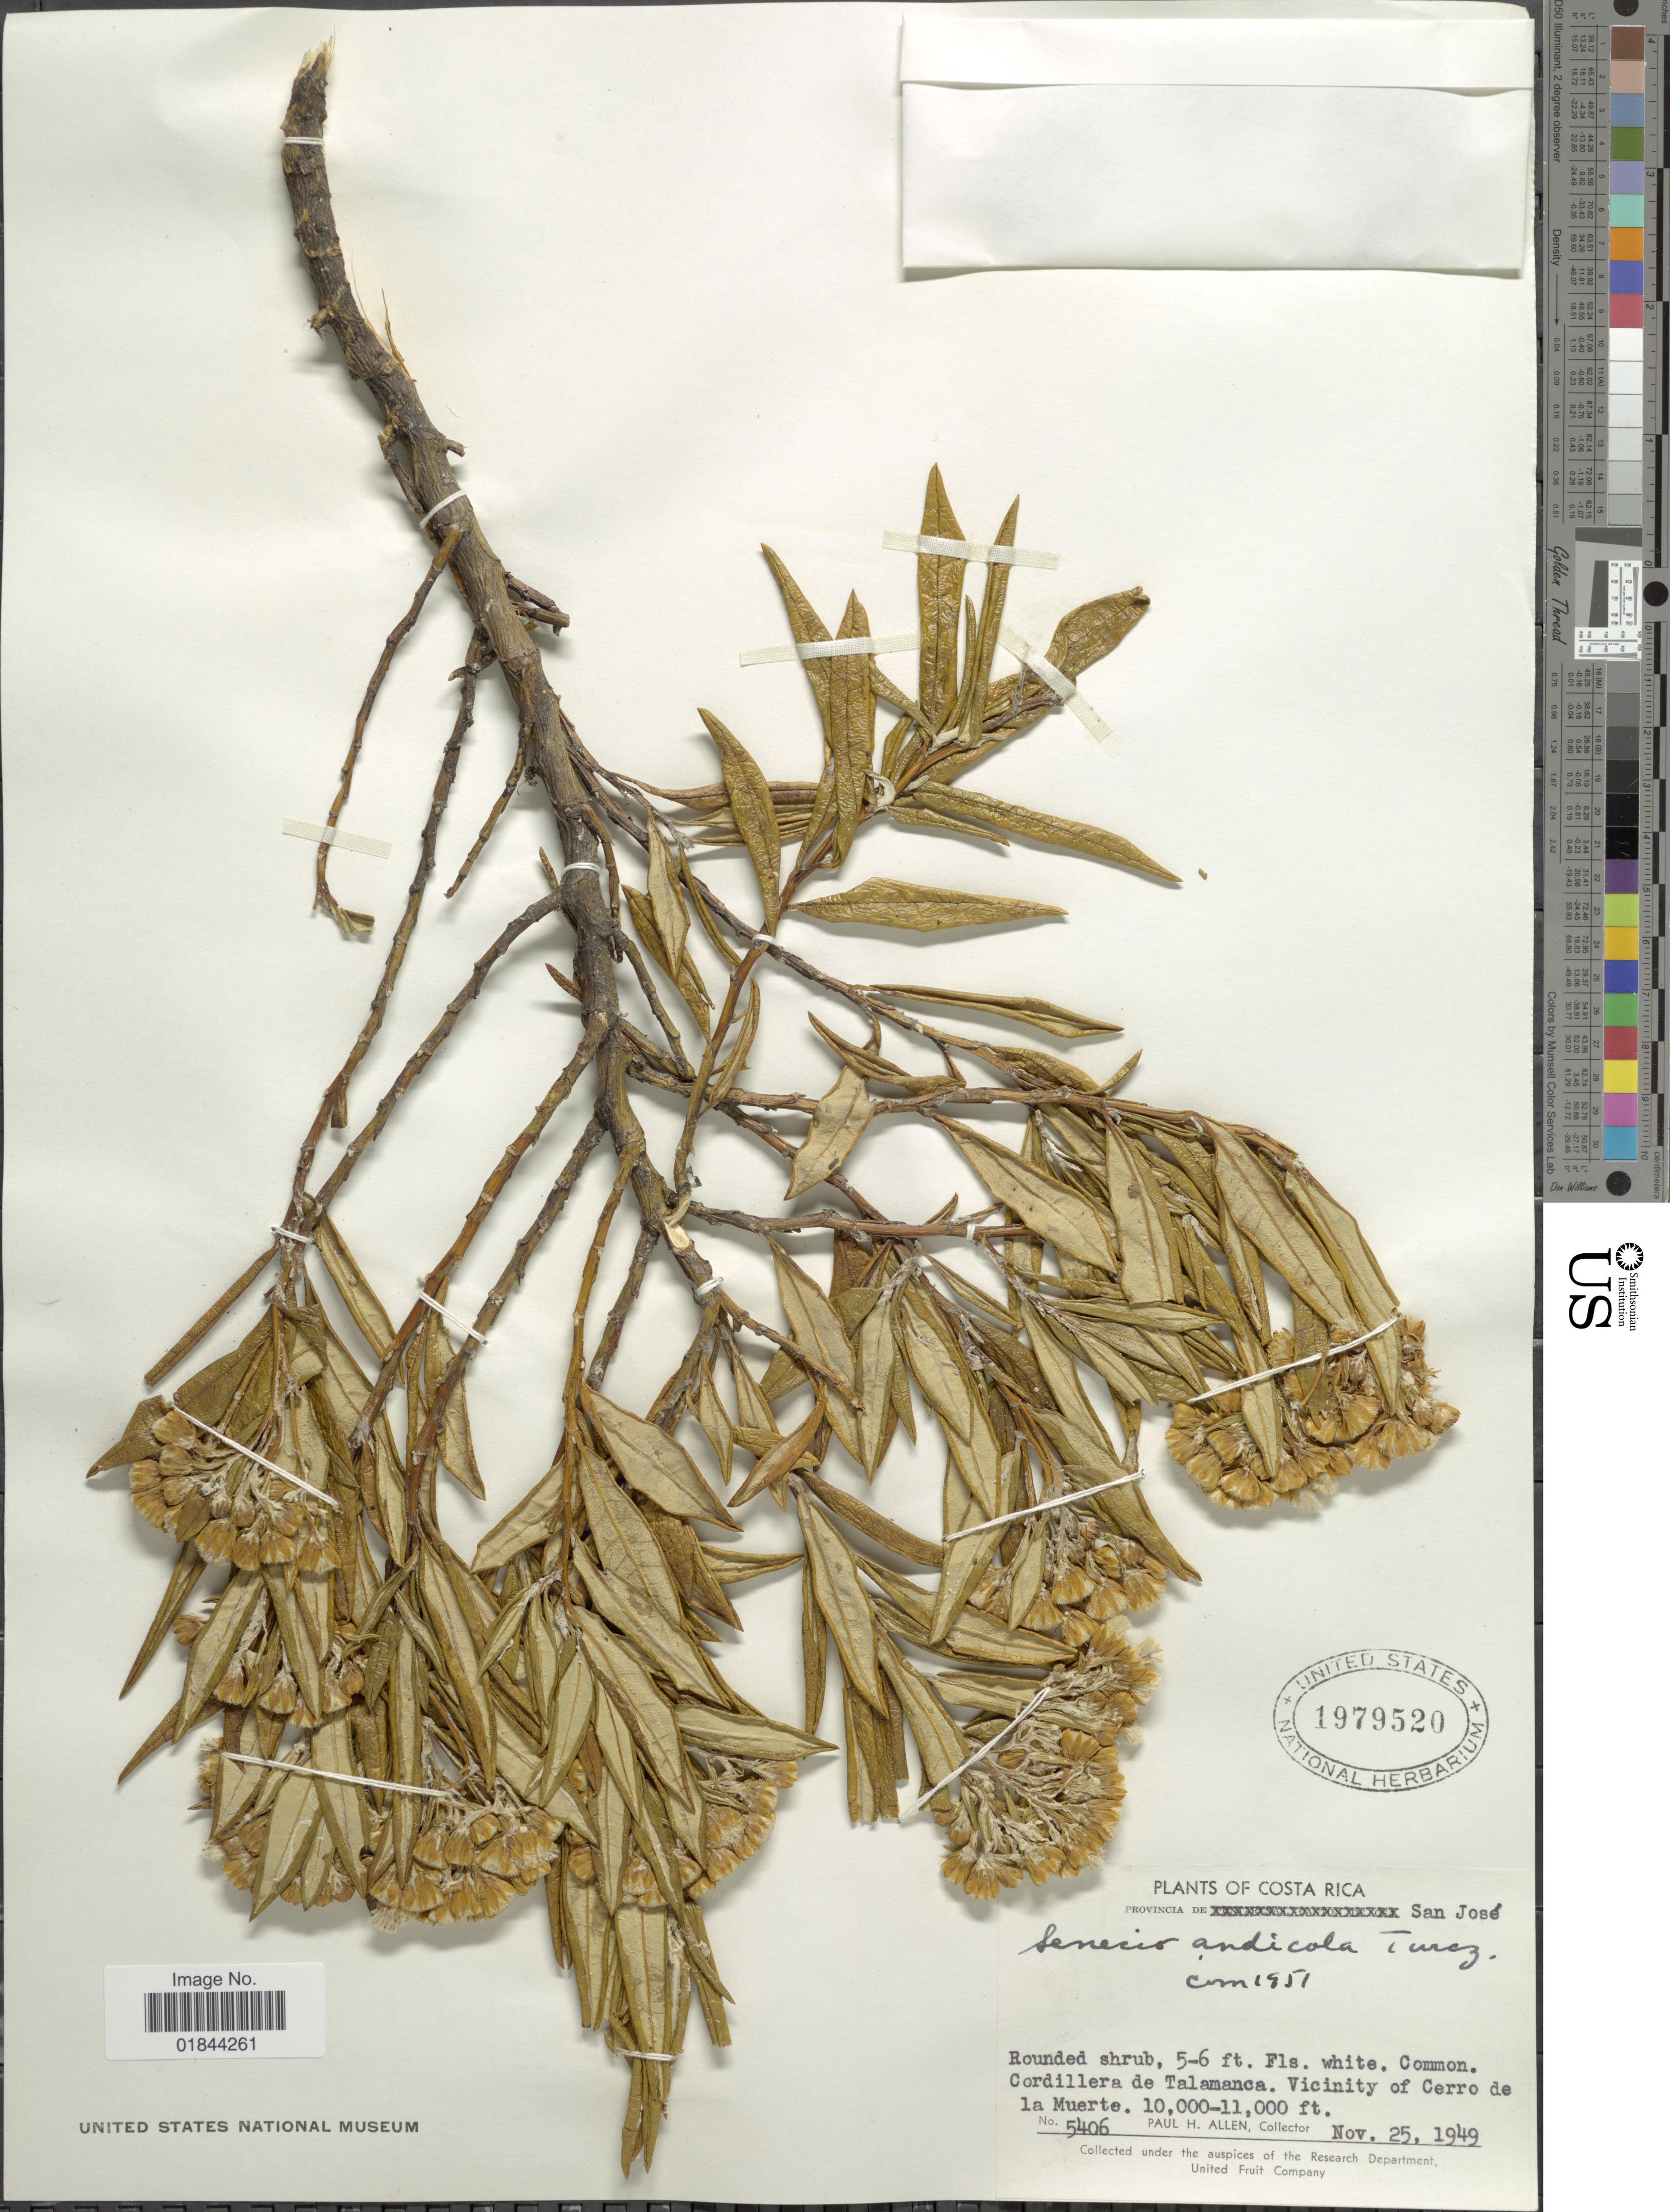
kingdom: Plantae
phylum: Tracheophyta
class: Magnoliopsida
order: Asterales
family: Asteraceae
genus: Pentacalia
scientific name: Pentacalia andicola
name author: (Turcz.) Cuatrec.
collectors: P. H. Allen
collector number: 5406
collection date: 1949-11-25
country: Costa Rica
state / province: San José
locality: Cordillera de Talamanca. Vicinity of Cerro de la Muerte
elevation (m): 3048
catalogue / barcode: US 1979520